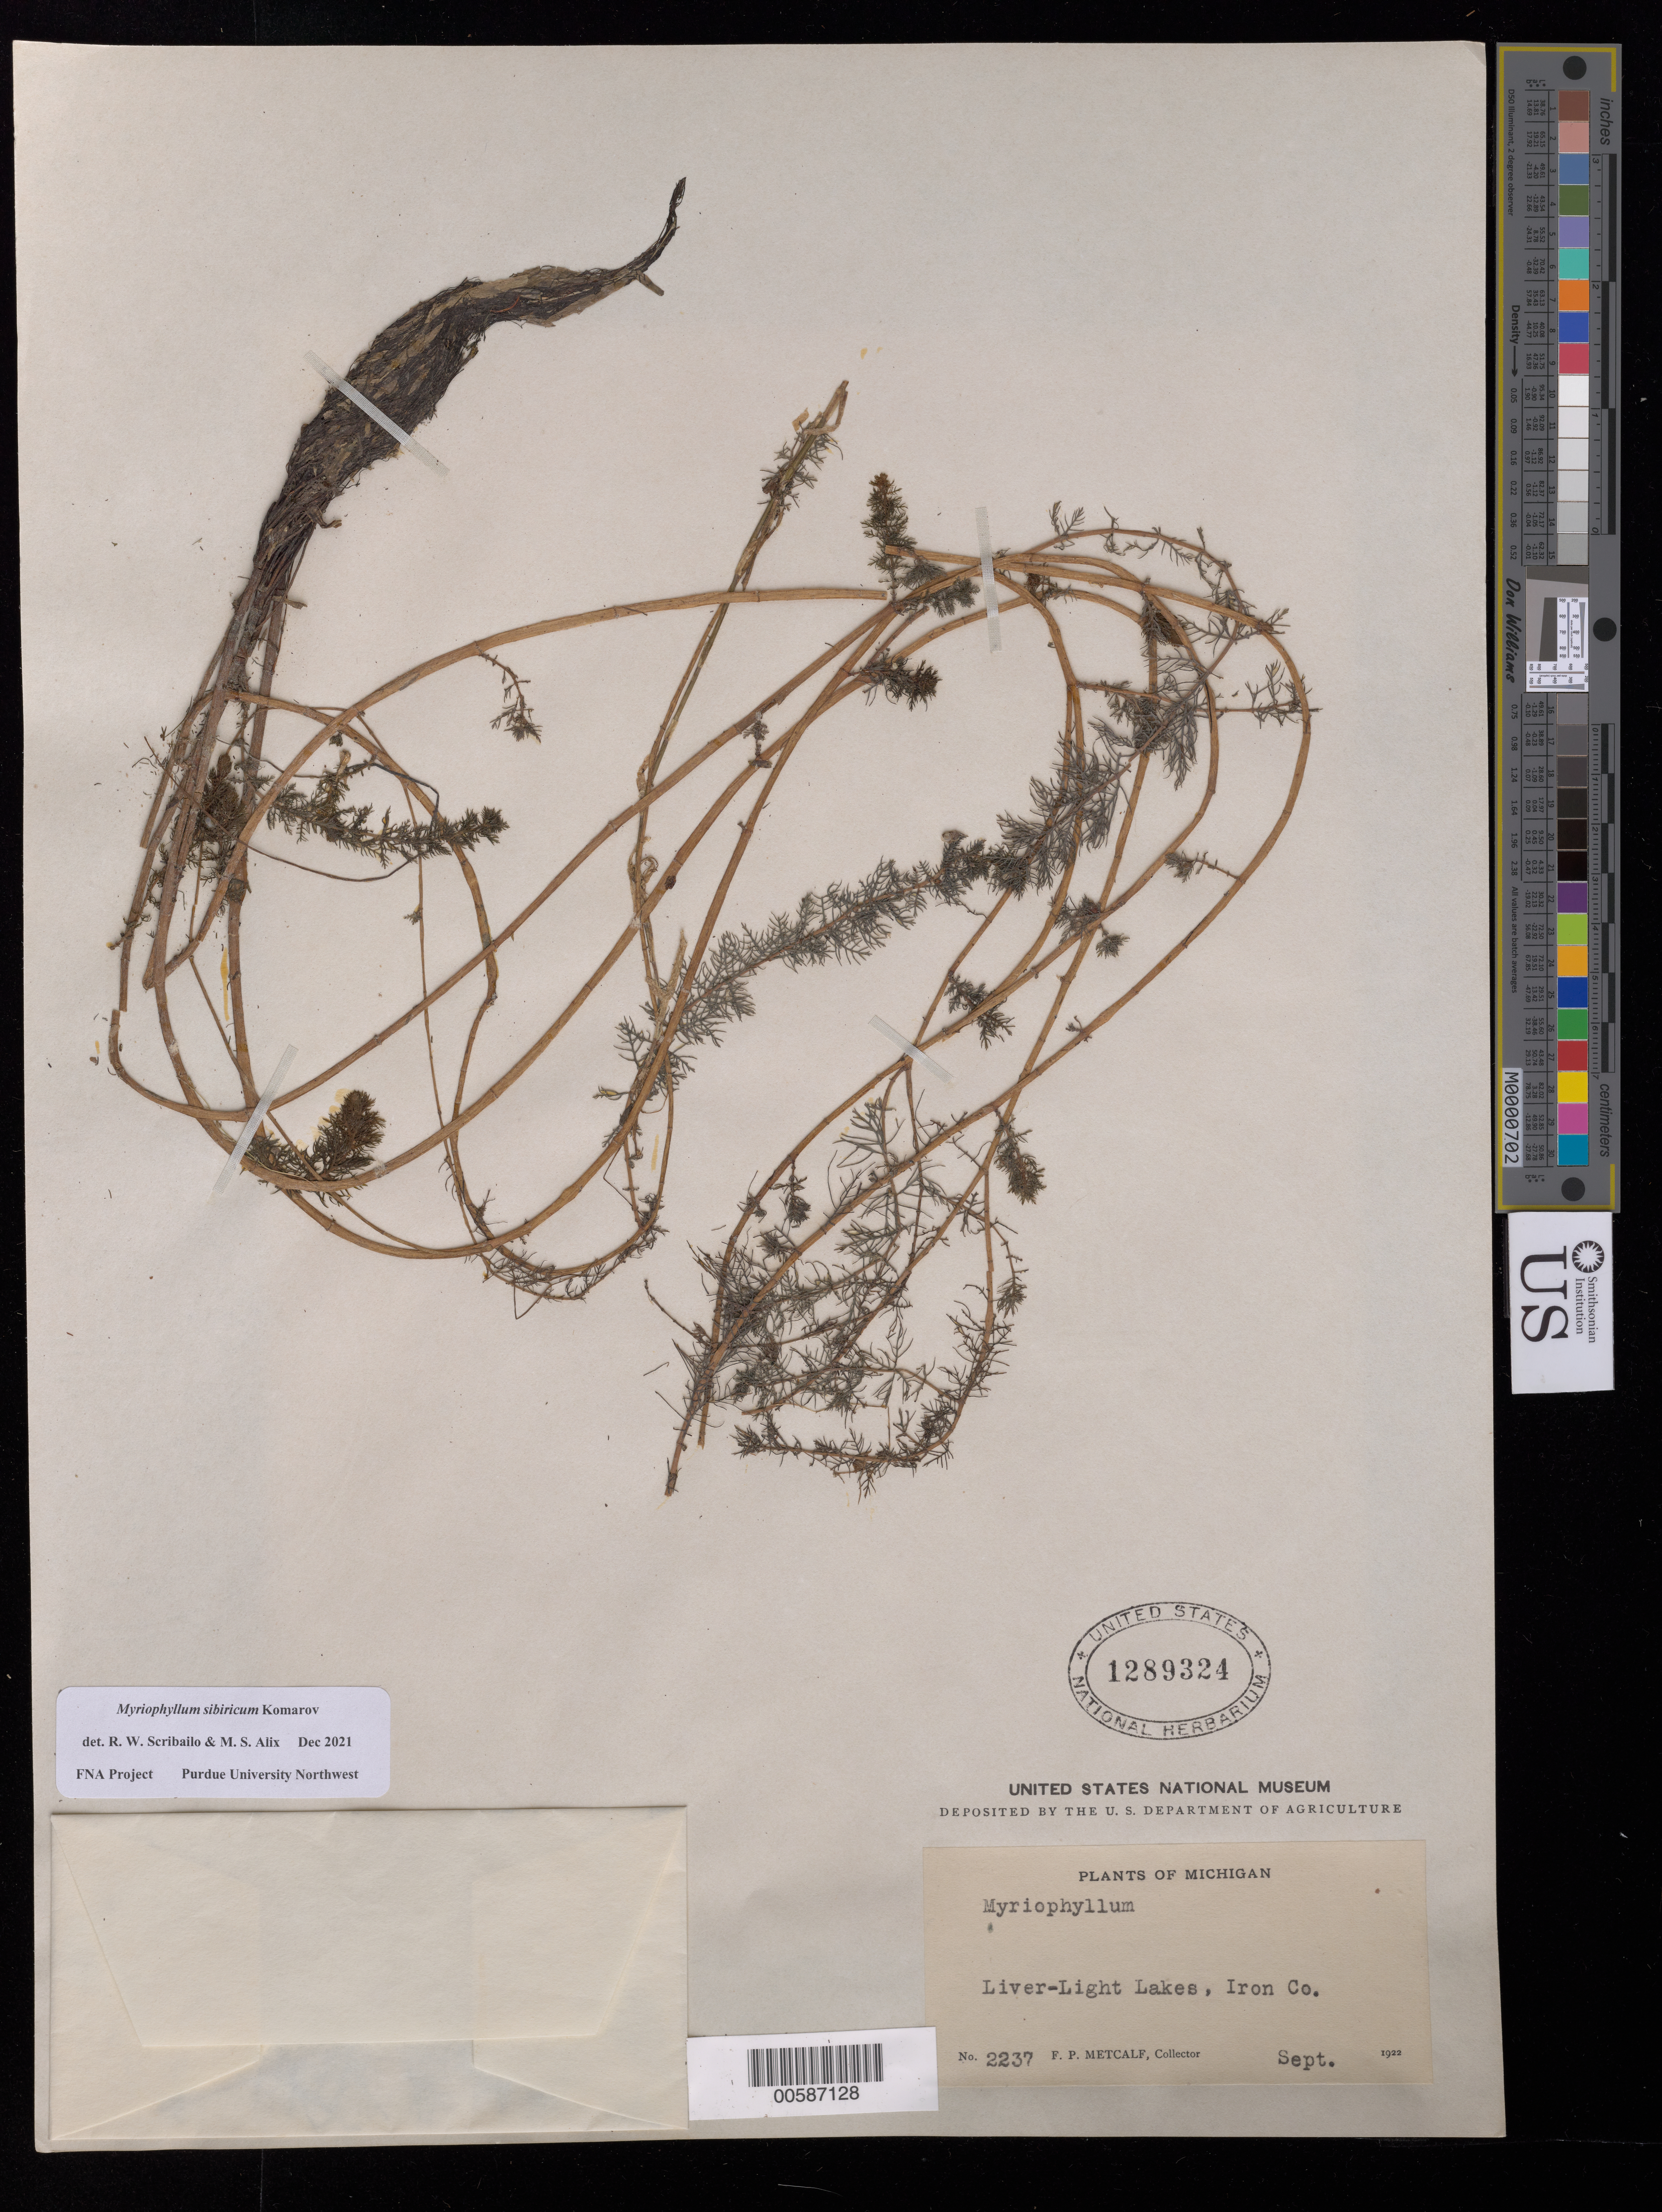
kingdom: Plantae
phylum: Tracheophyta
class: Magnoliopsida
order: Saxifragales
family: Haloragaceae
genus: Myriophyllum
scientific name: Myriophyllum sibiricum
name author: Kom.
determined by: Scribailo, R. W.; Alix, M. S.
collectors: F. P. Metcalf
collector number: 2237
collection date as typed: Sep 1922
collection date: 1922-09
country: United States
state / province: Michigan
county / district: Iron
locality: Liver-Light Lakes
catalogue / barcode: US 1289324